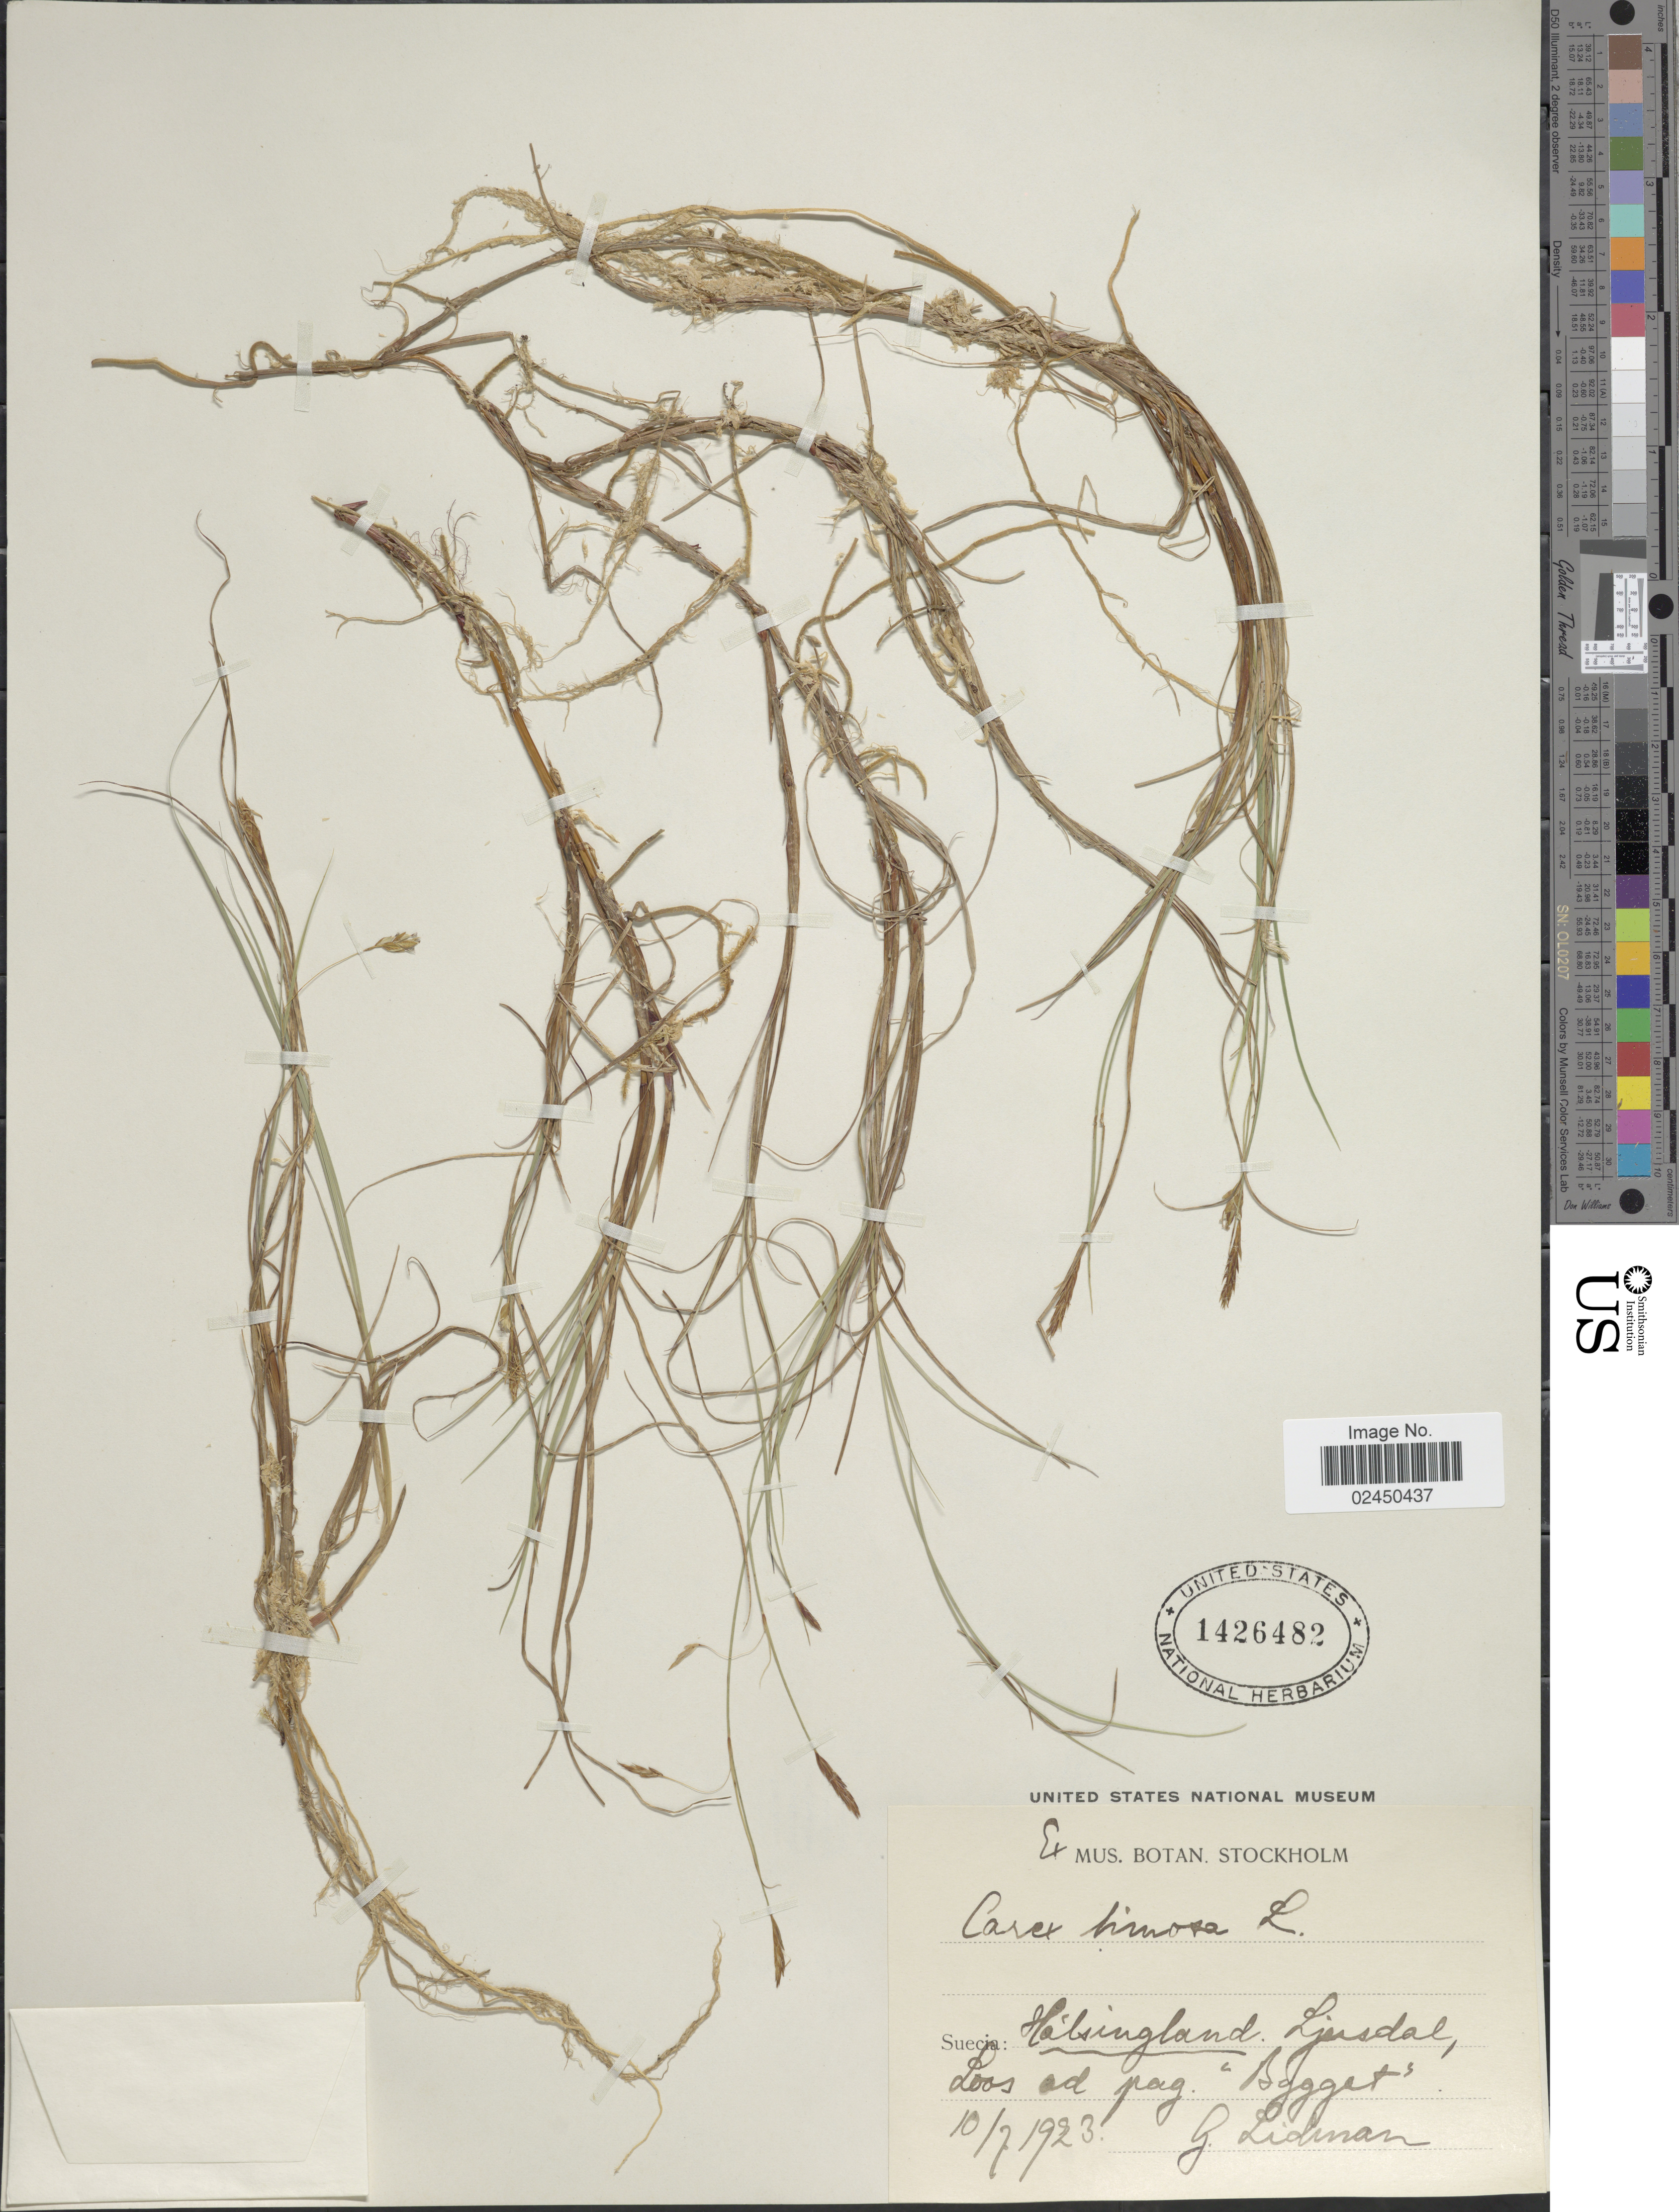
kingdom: Plantae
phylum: Tracheophyta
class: Liliopsida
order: Poales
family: Cyperaceae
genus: Carex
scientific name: Carex limosa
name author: L.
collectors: G. Lidman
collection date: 1923-07-10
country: Sweden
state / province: Gavleborg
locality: Suecia: Halsingland: Ljusdal, Loos ad pag.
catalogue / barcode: US 1426482